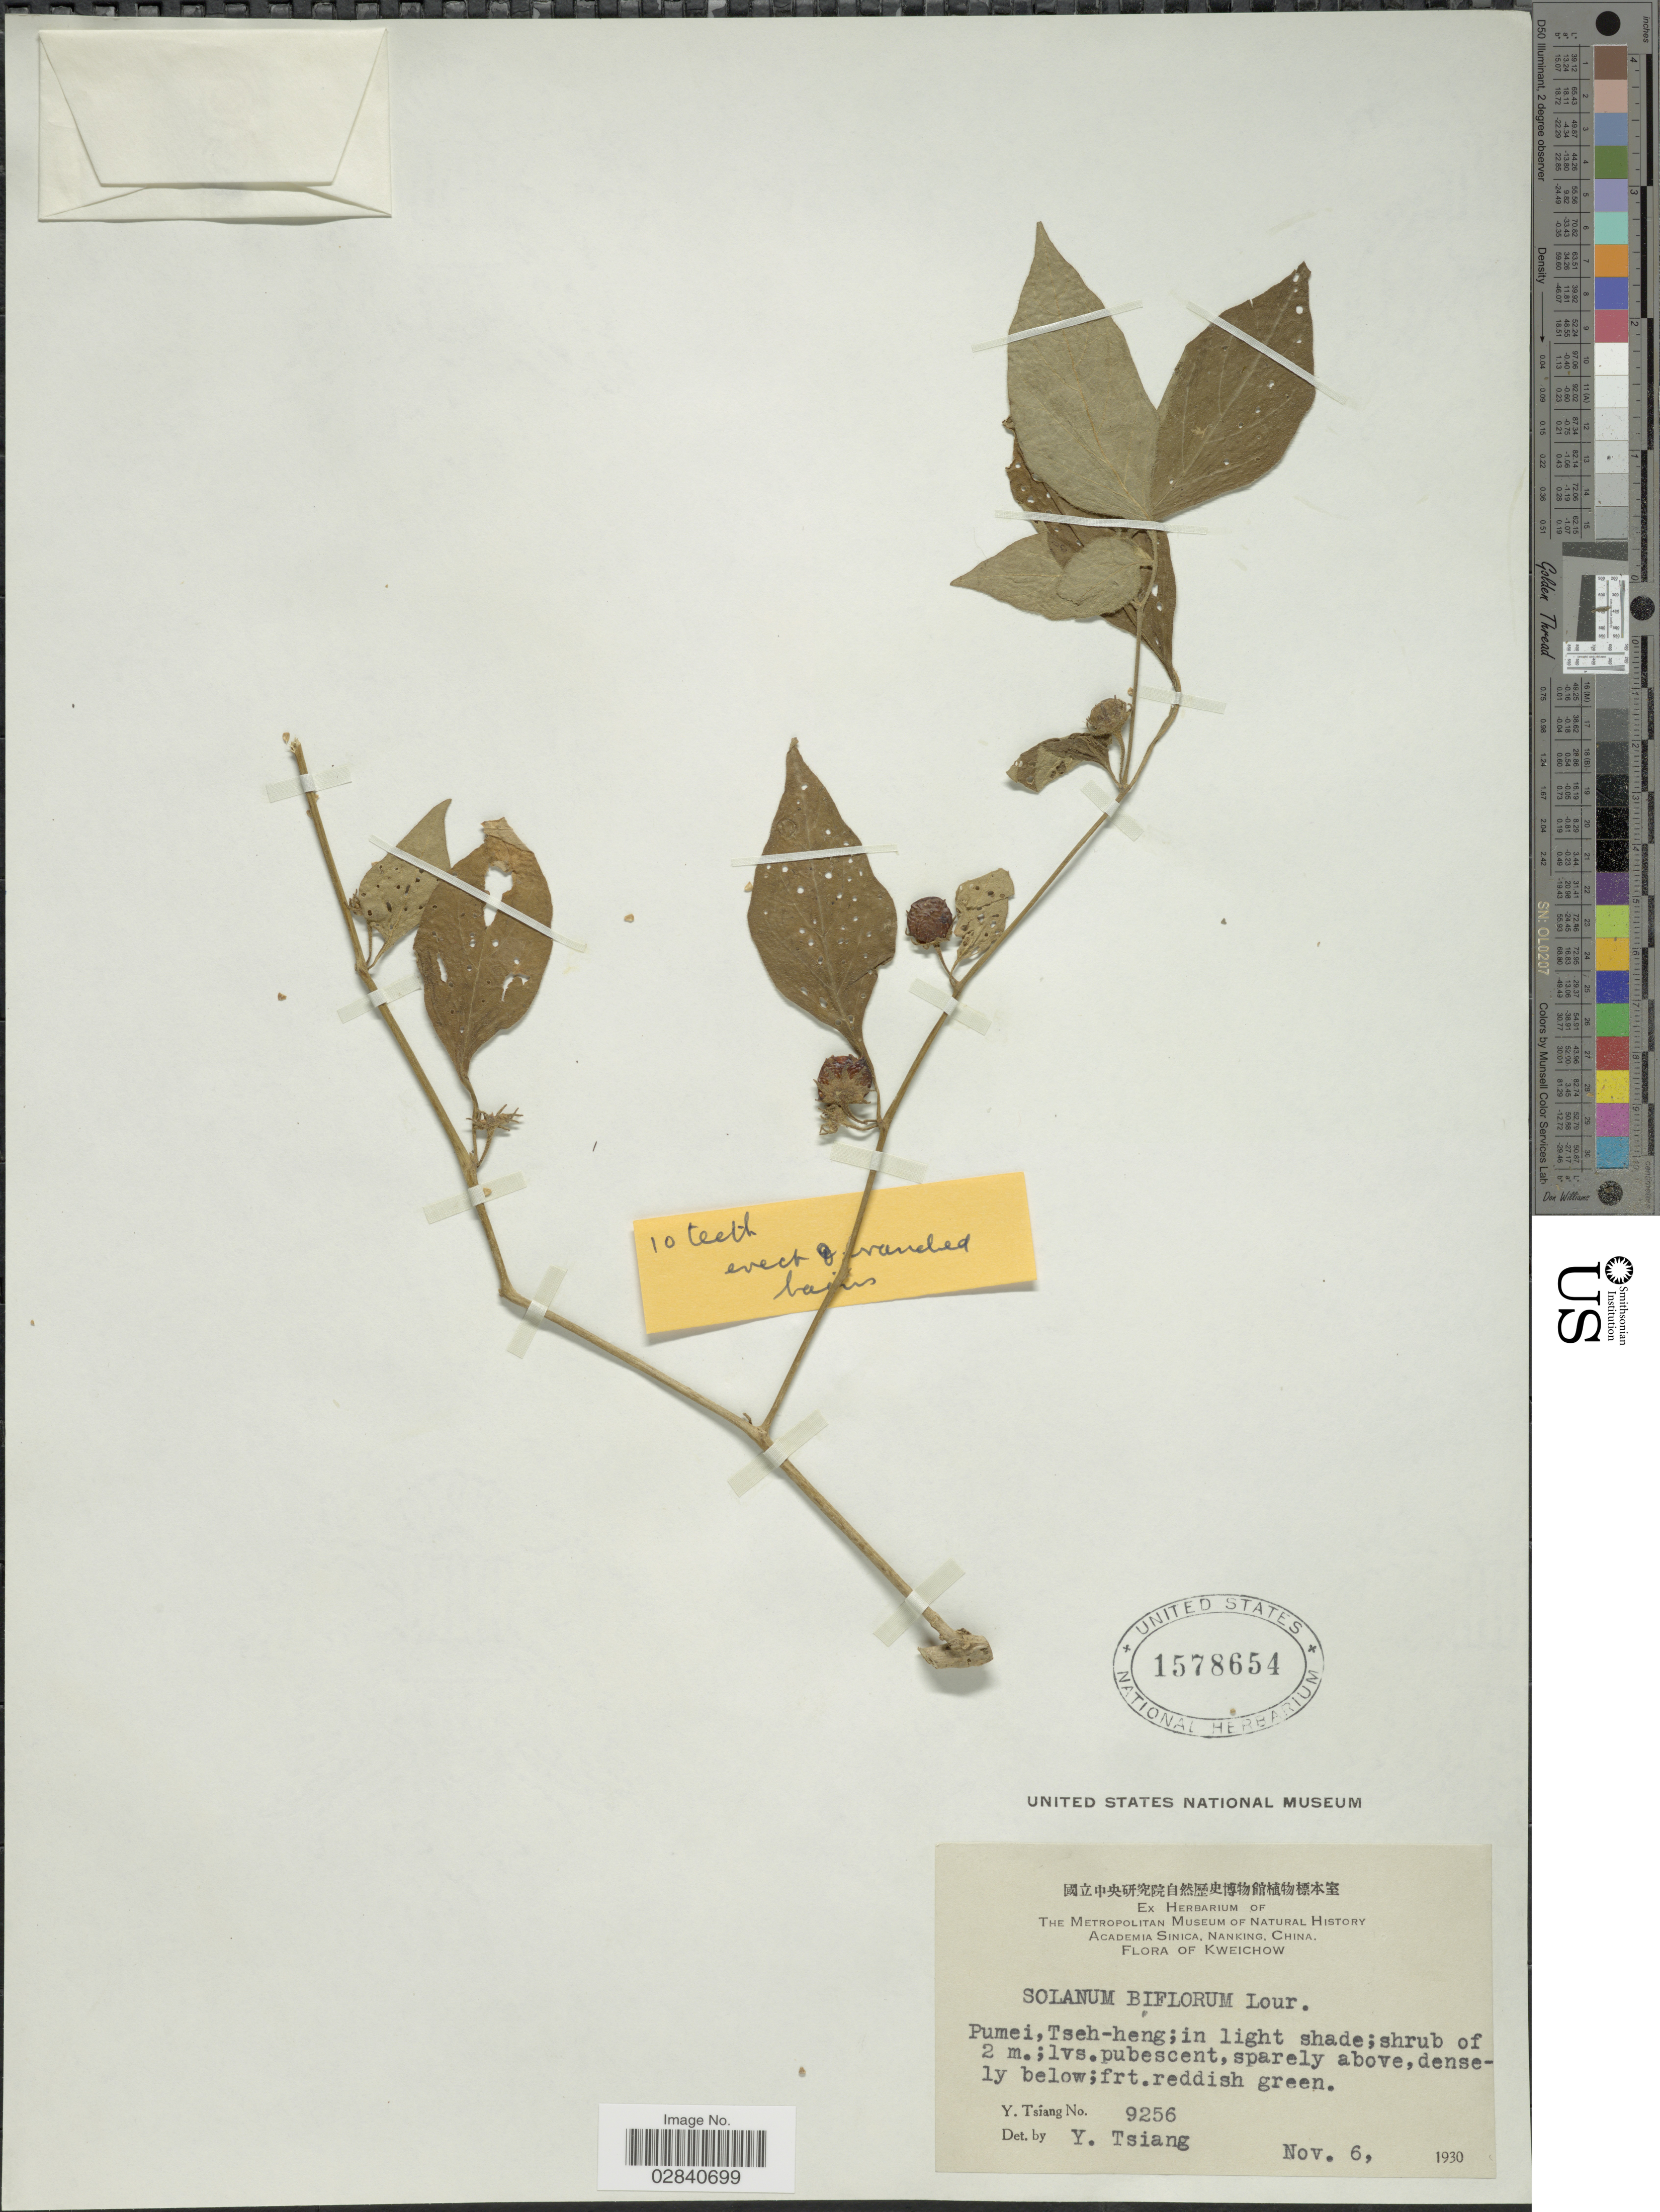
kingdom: Plantae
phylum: Tracheophyta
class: Magnoliopsida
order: Solanales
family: Solanaceae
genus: Lycianthes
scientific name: Lycianthes biflora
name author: (Lour.) Bitter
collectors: Y. Tsiang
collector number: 9256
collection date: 1930-11-06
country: China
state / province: Guizhou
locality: Kweichow. Pumei, Tseh-heng.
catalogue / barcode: US 1578654